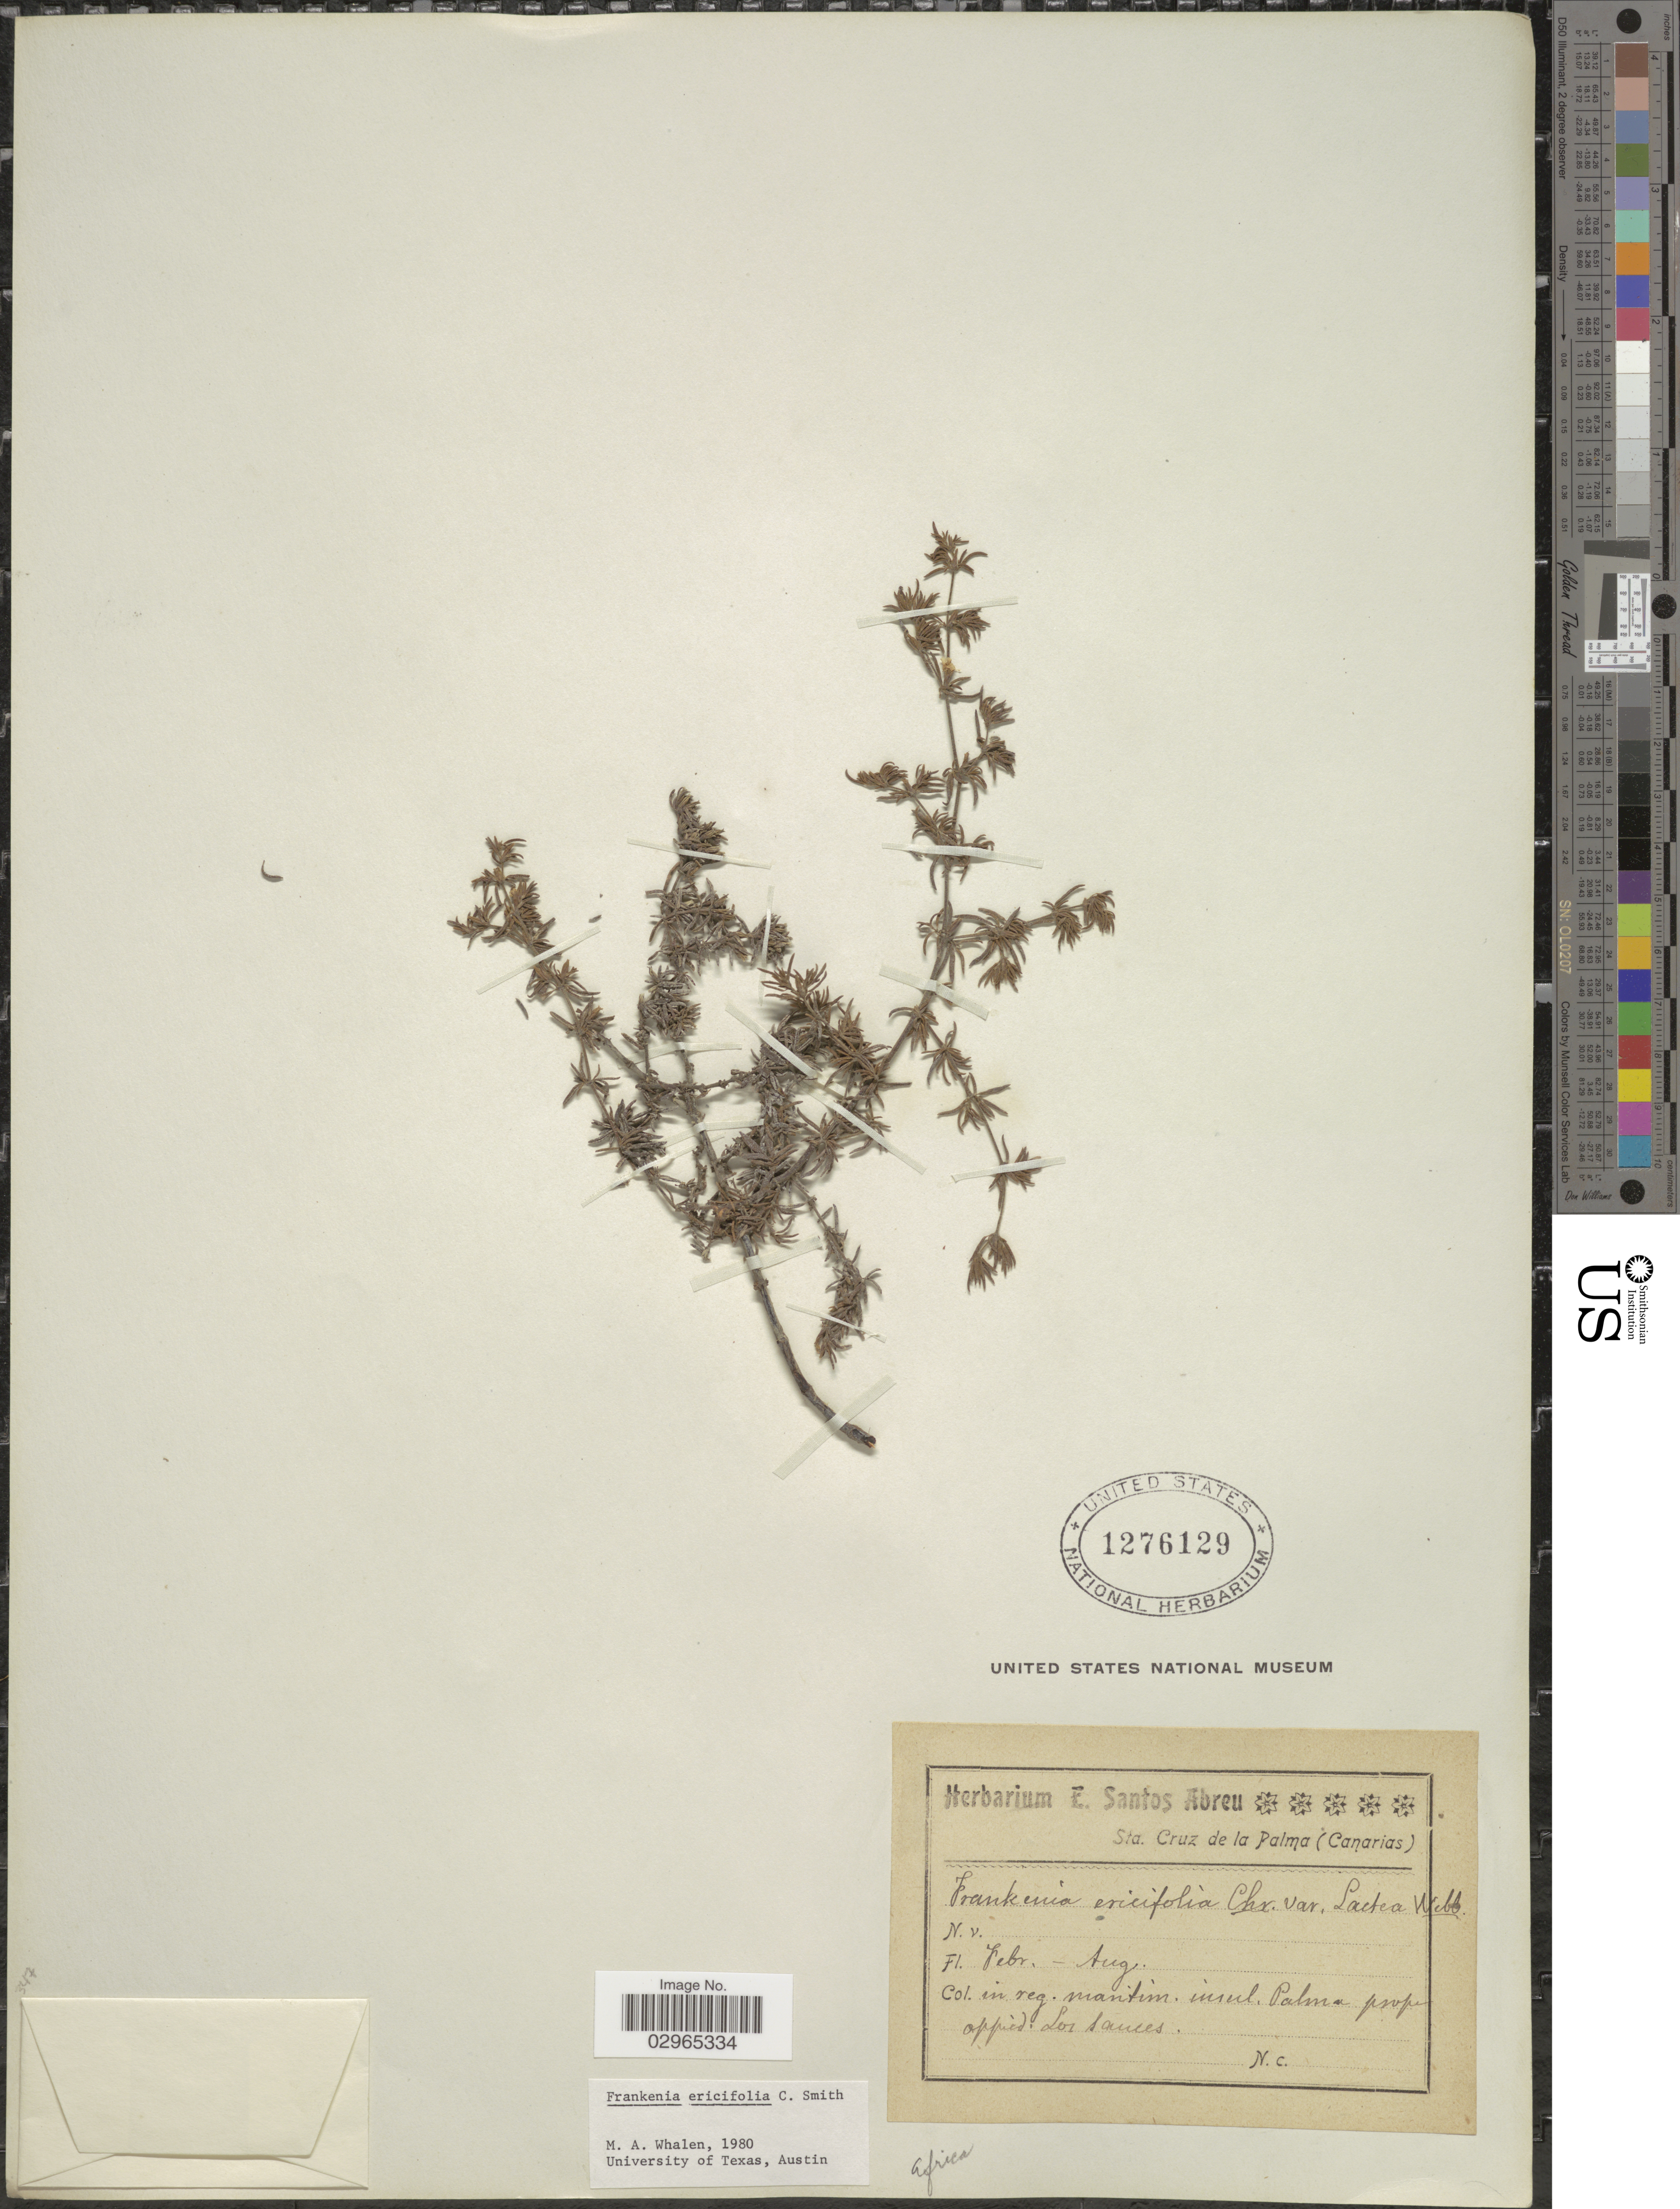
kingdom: Plantae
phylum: Tracheophyta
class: Magnoliopsida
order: Caryophyllales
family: Frankeniaceae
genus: Frankenia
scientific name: Frankenia ericifolia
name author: C. Sm.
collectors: ex herb. S. Santos Abreu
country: Spain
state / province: Canarias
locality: In reg. maritim insul. Palma prope oppid. Los Sauces.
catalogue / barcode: US 1276129